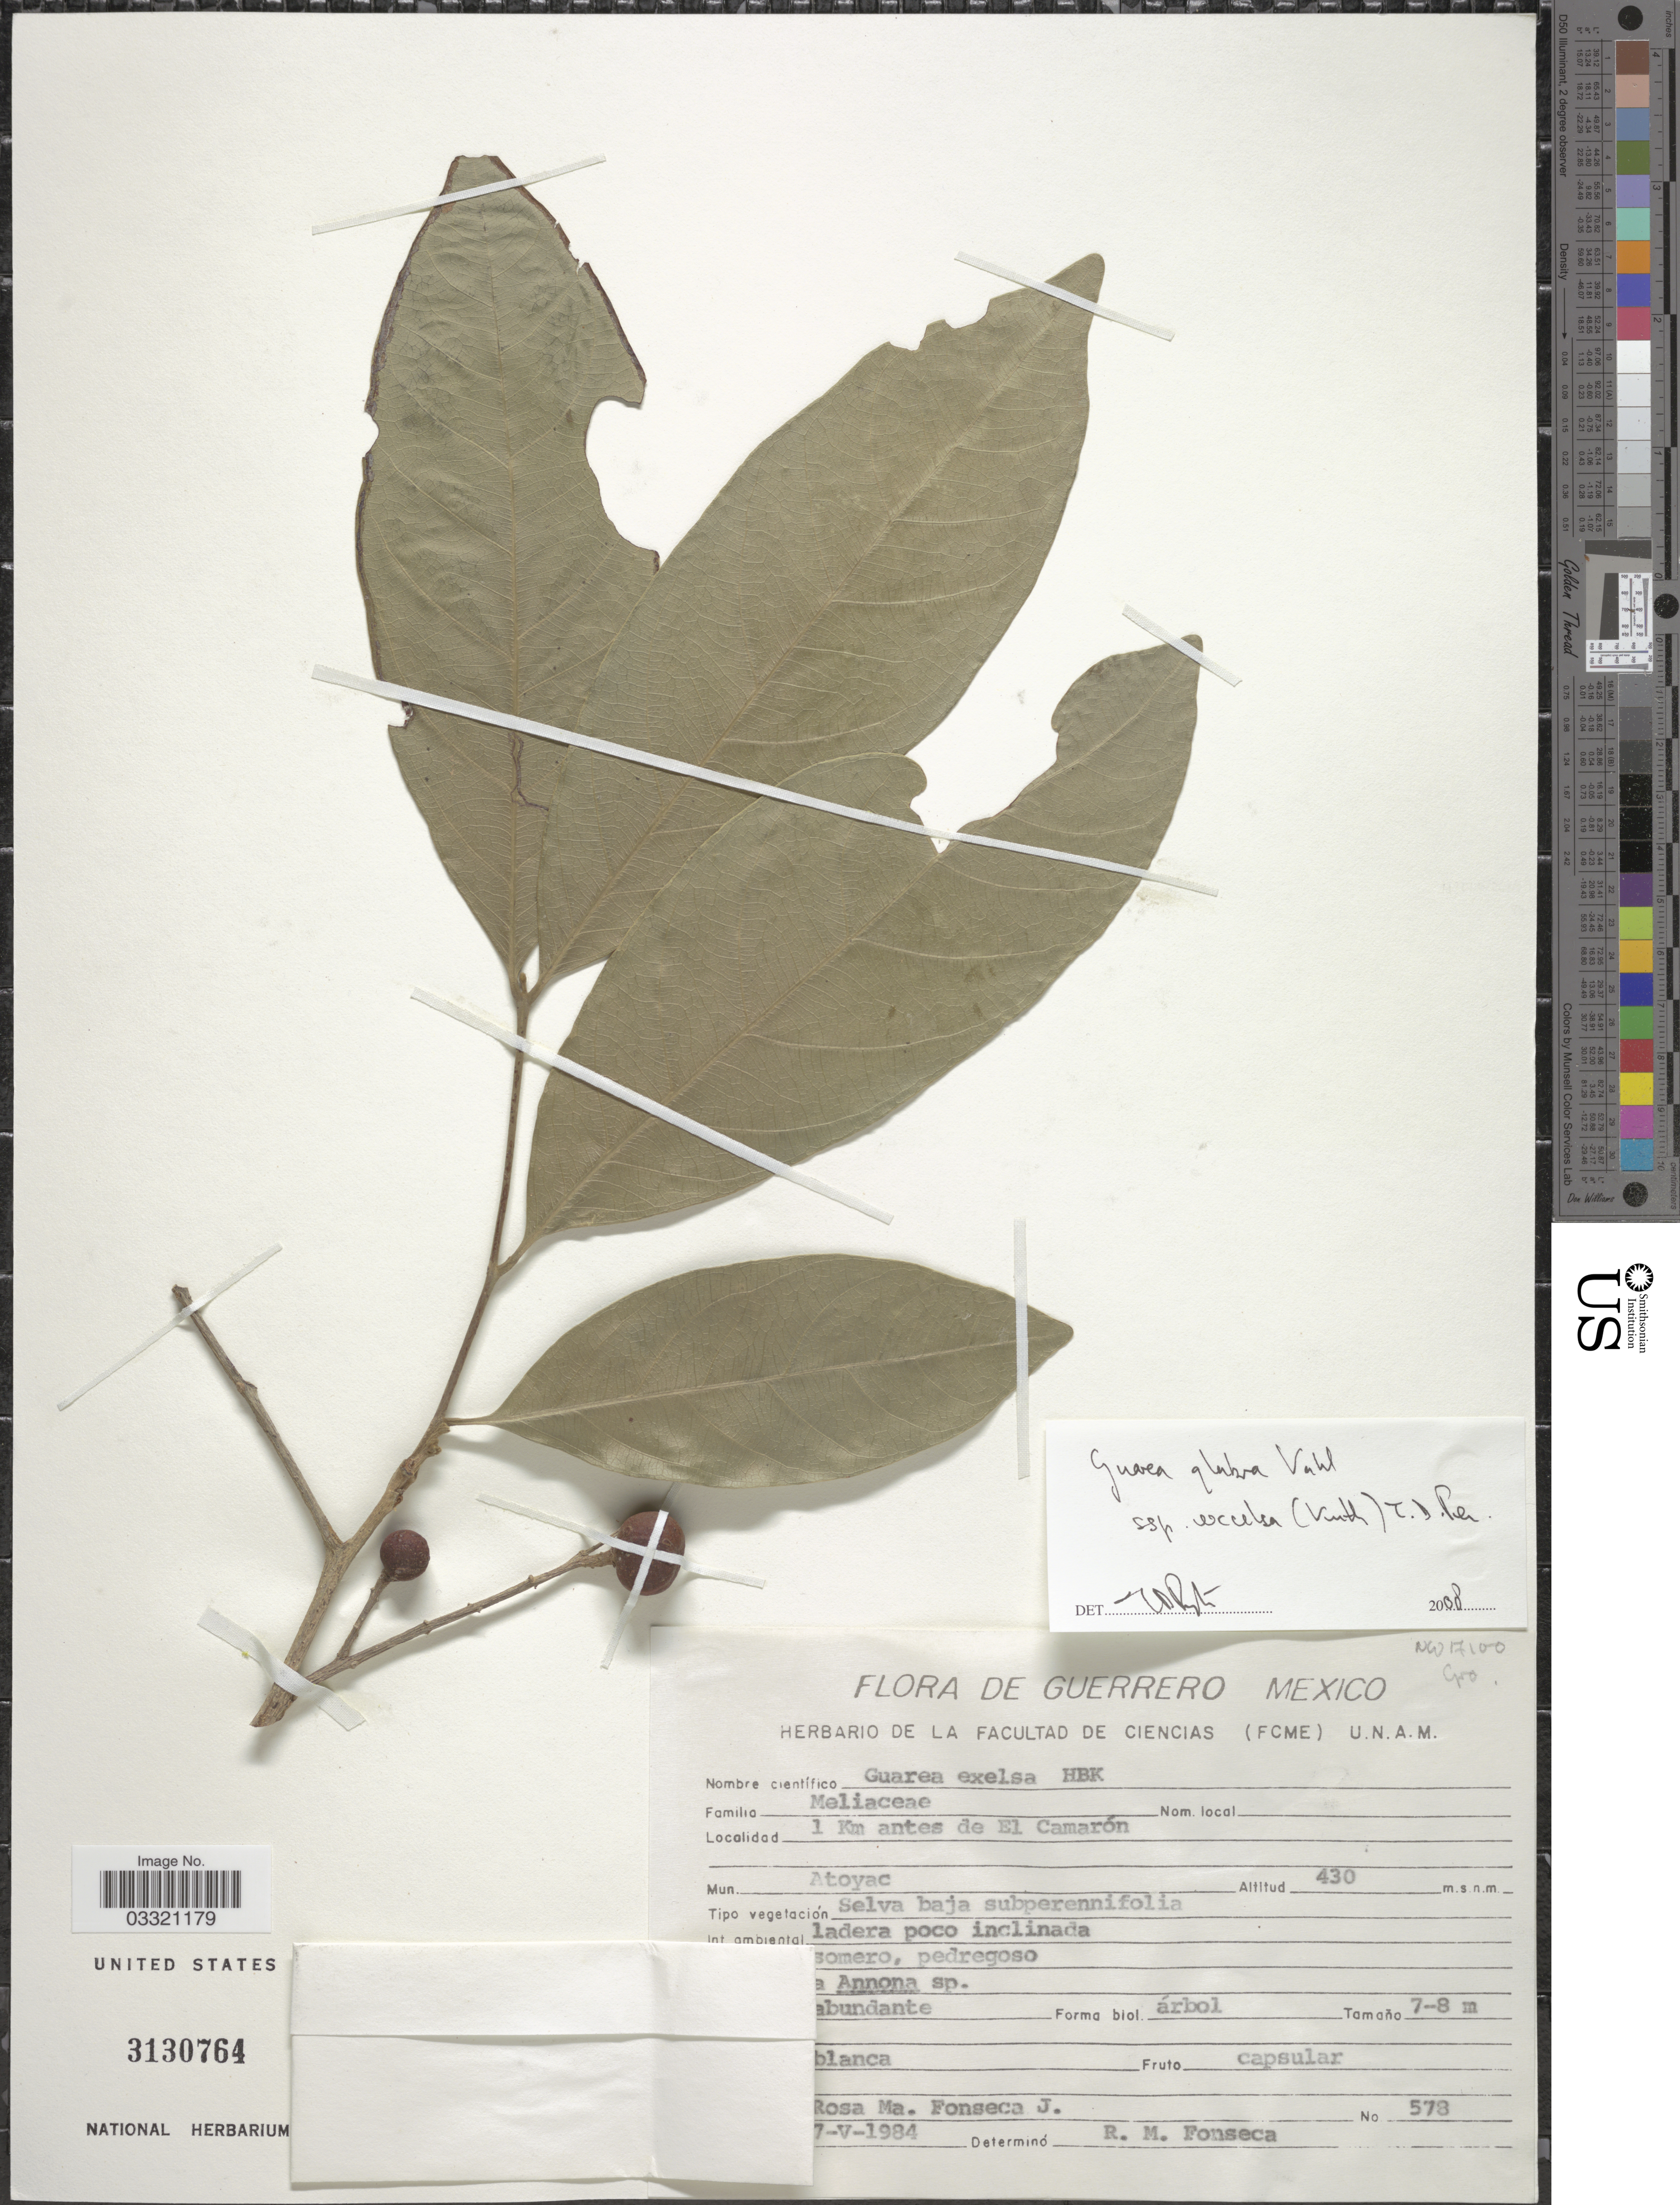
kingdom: Plantae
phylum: Tracheophyta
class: Magnoliopsida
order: Sapindales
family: Meliaceae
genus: Guarea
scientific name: Guarea glabra subsp. excelsa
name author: (Kunth) T.D. Penn.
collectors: R. Fonnegra G.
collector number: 578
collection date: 1984-05-07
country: Mexico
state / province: Guerrero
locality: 1 Km antes de El Camarón.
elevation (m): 430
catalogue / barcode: US 3130764